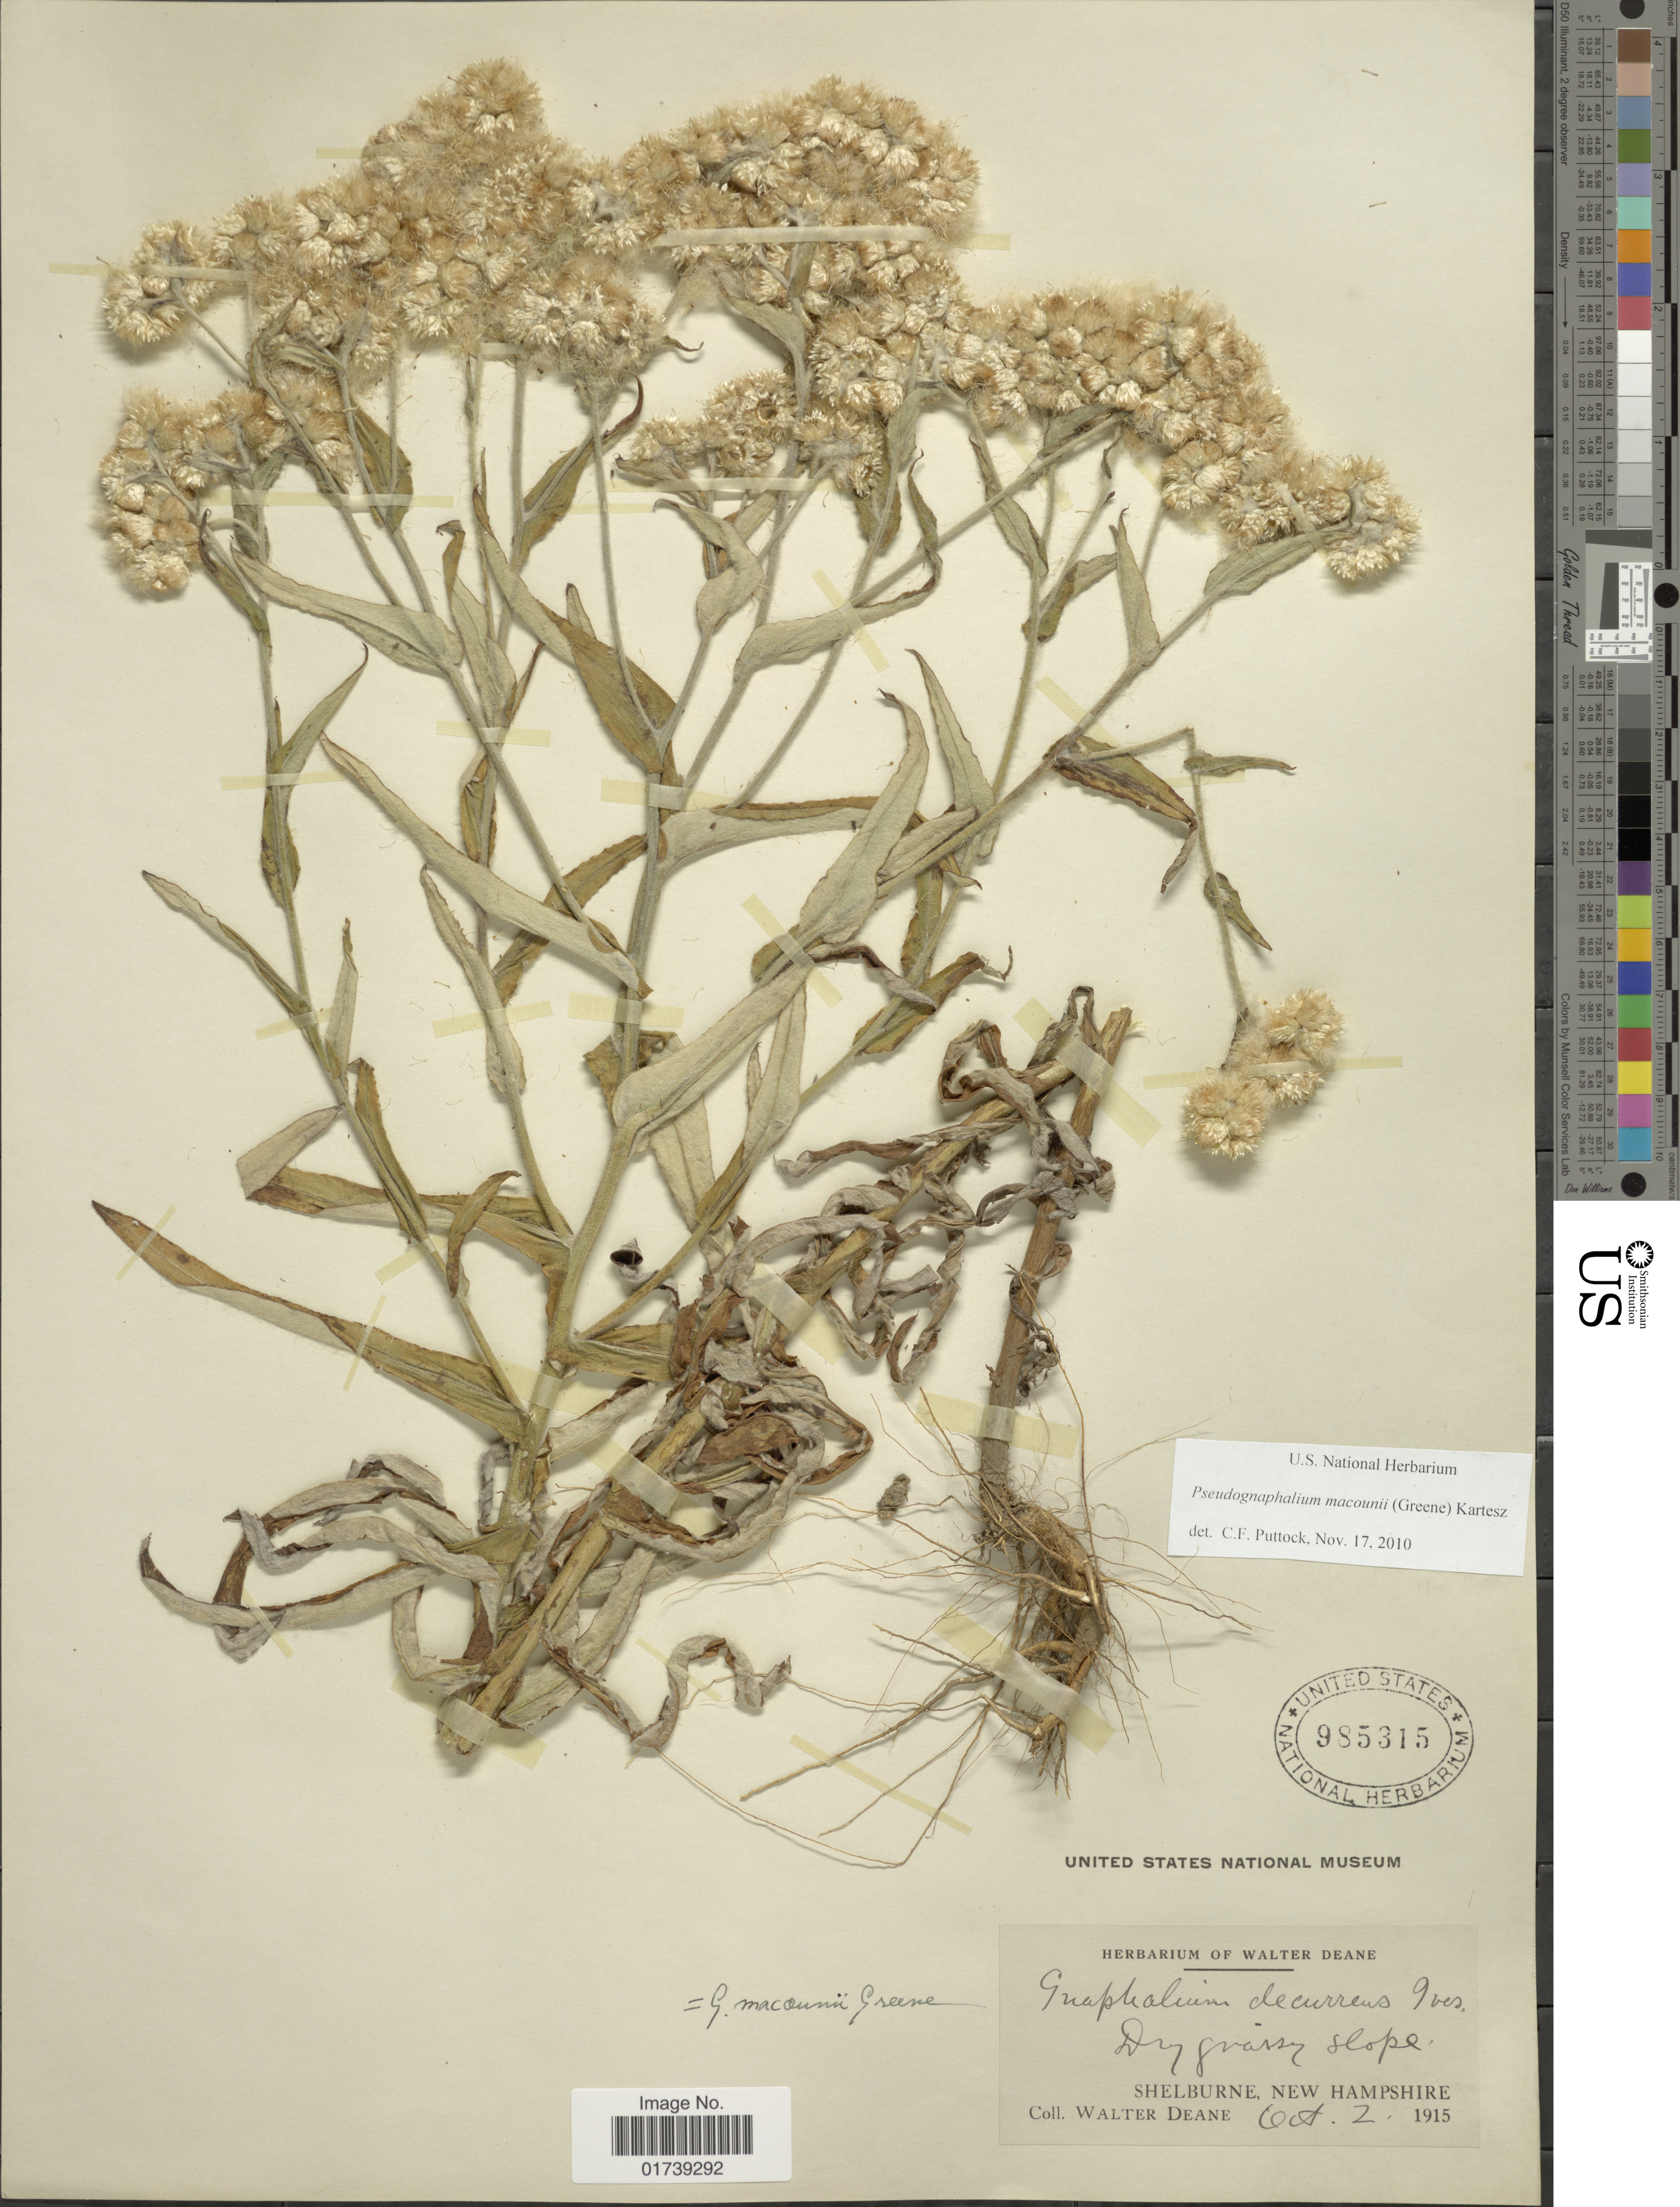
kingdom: Plantae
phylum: Tracheophyta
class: Magnoliopsida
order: Asterales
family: Asteraceae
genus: Pseudognaphalium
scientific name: Pseudognaphalium macounii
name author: (Greene) Kartesz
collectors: W. Deane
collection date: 1915-10-02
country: United States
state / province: New Hampshire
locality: Shelburne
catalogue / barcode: US 985315